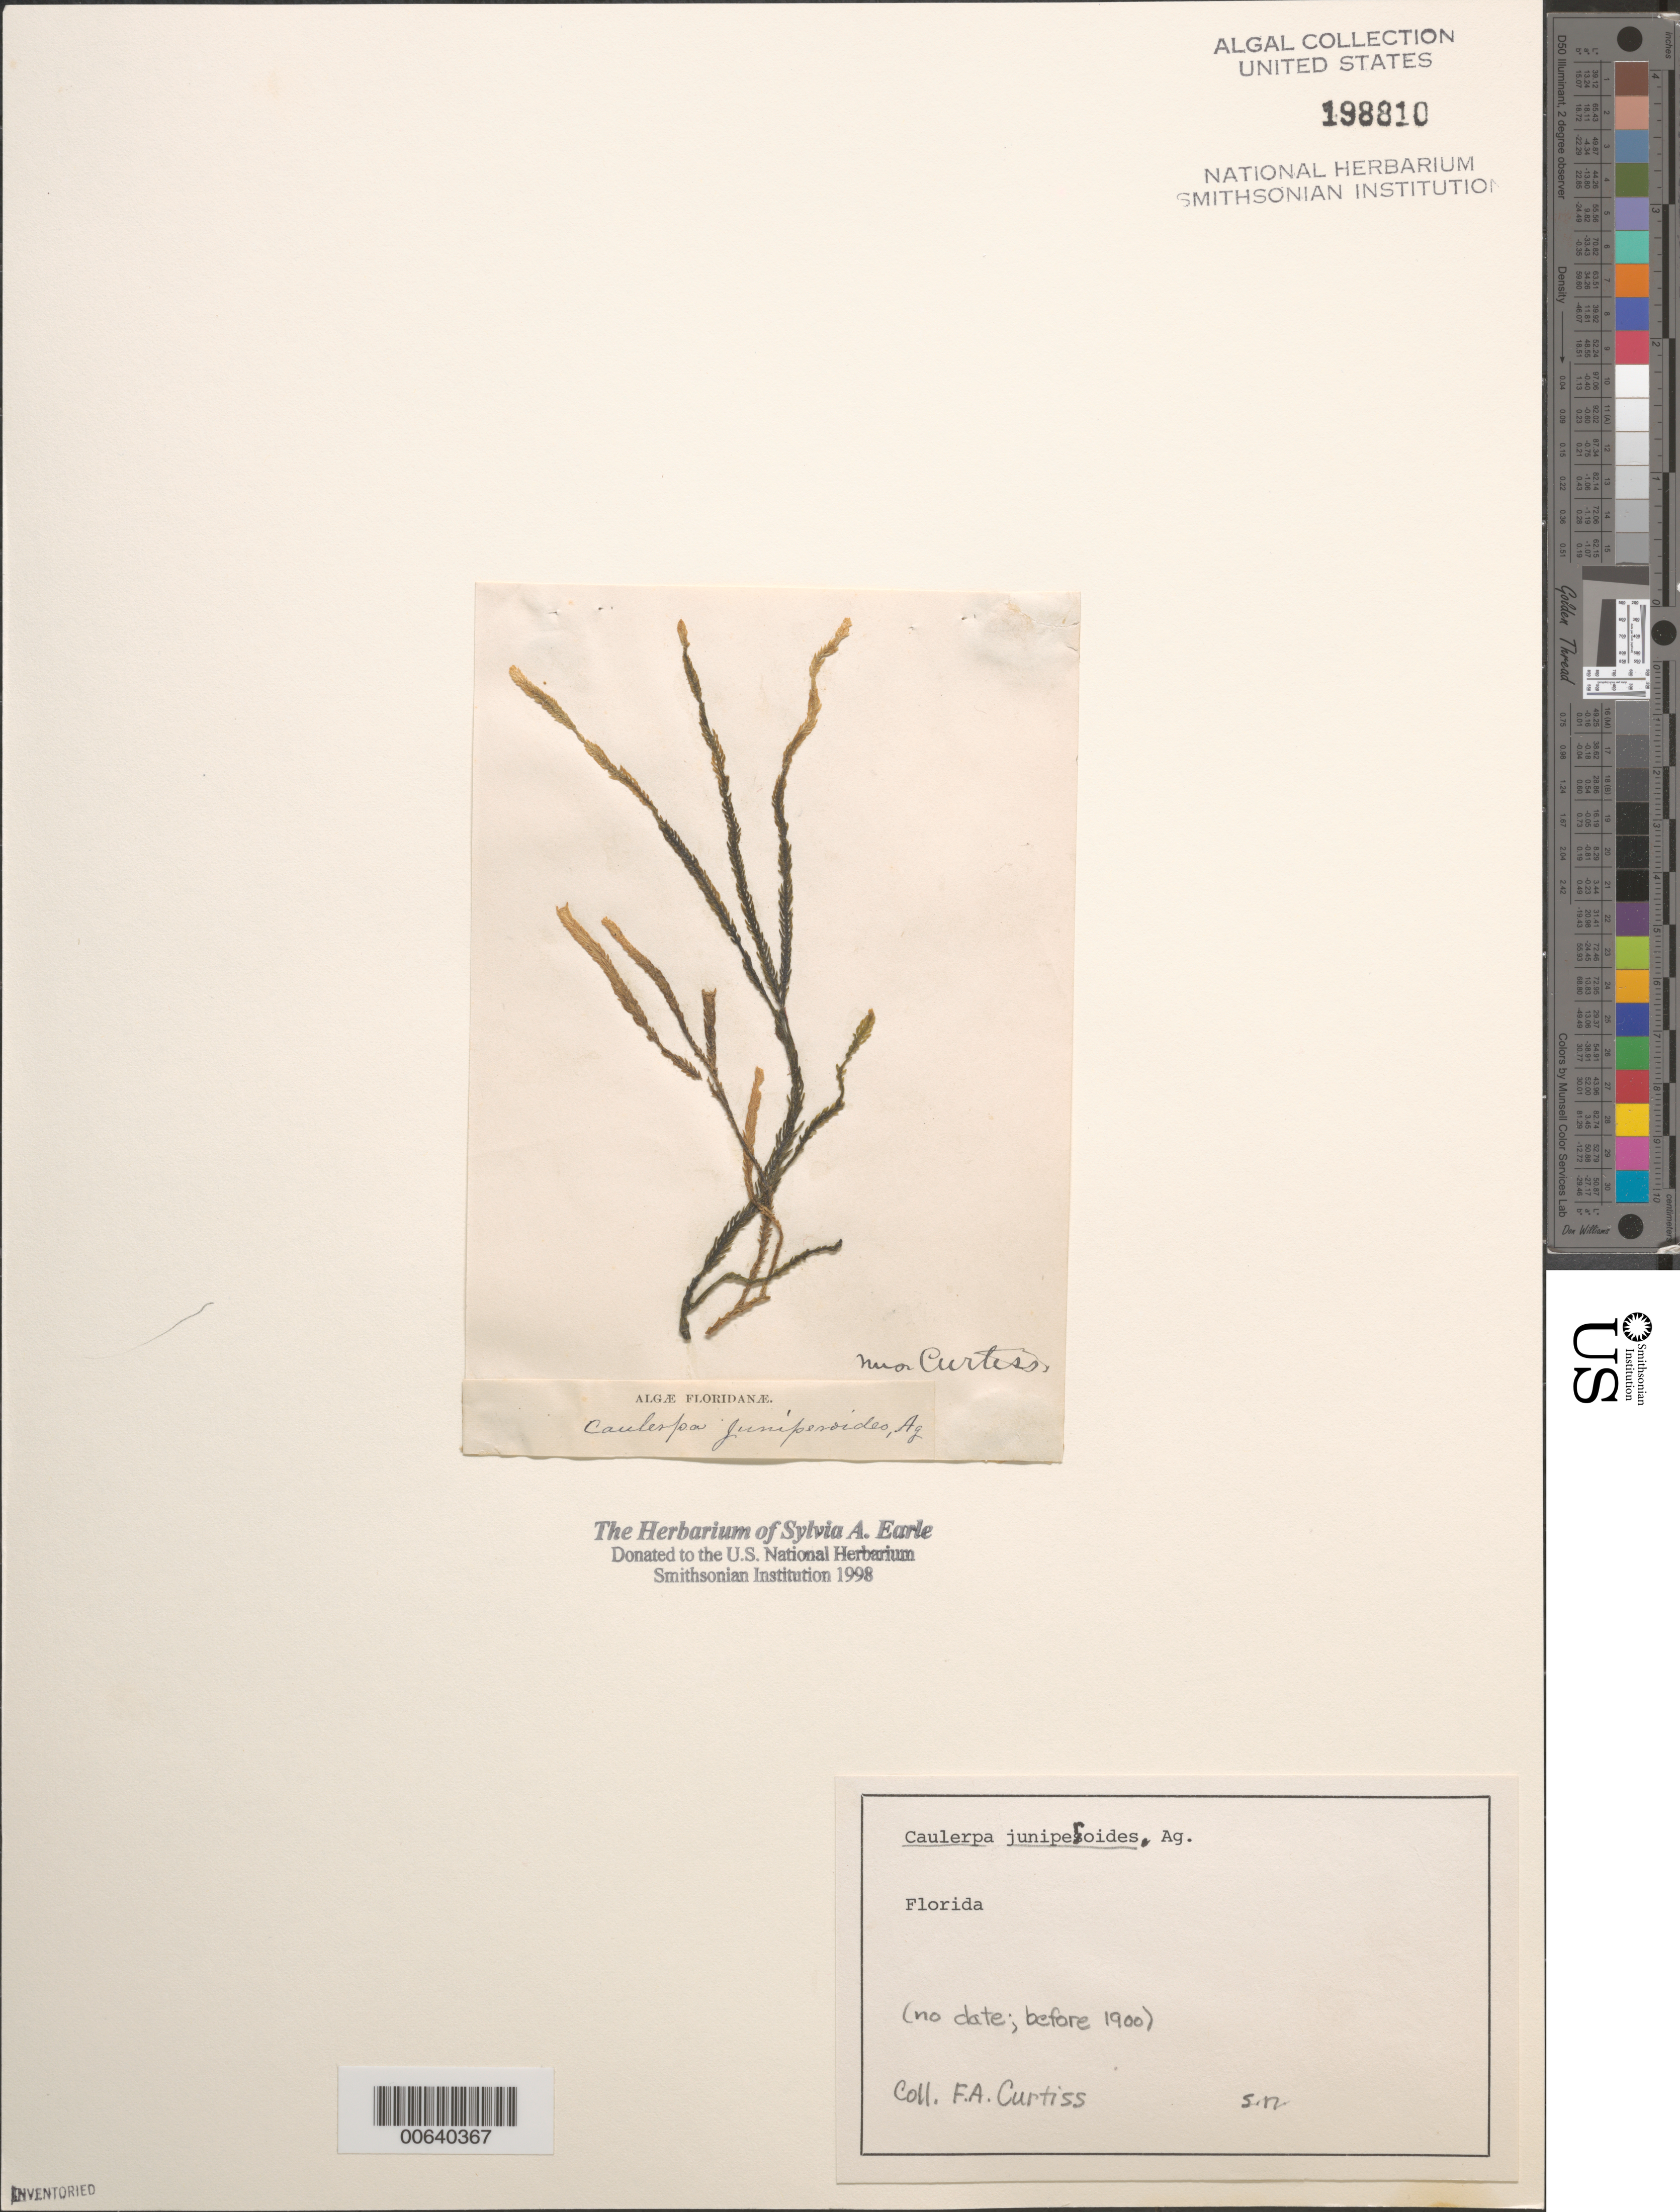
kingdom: Plantae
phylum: Chlorophyta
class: Ulvophyceae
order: Bryopsidales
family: Caulerpaceae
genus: Caulerpa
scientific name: Caulerpa juniperoides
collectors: F. A. Curtiss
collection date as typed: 18--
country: United States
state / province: Florida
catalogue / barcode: US 198810